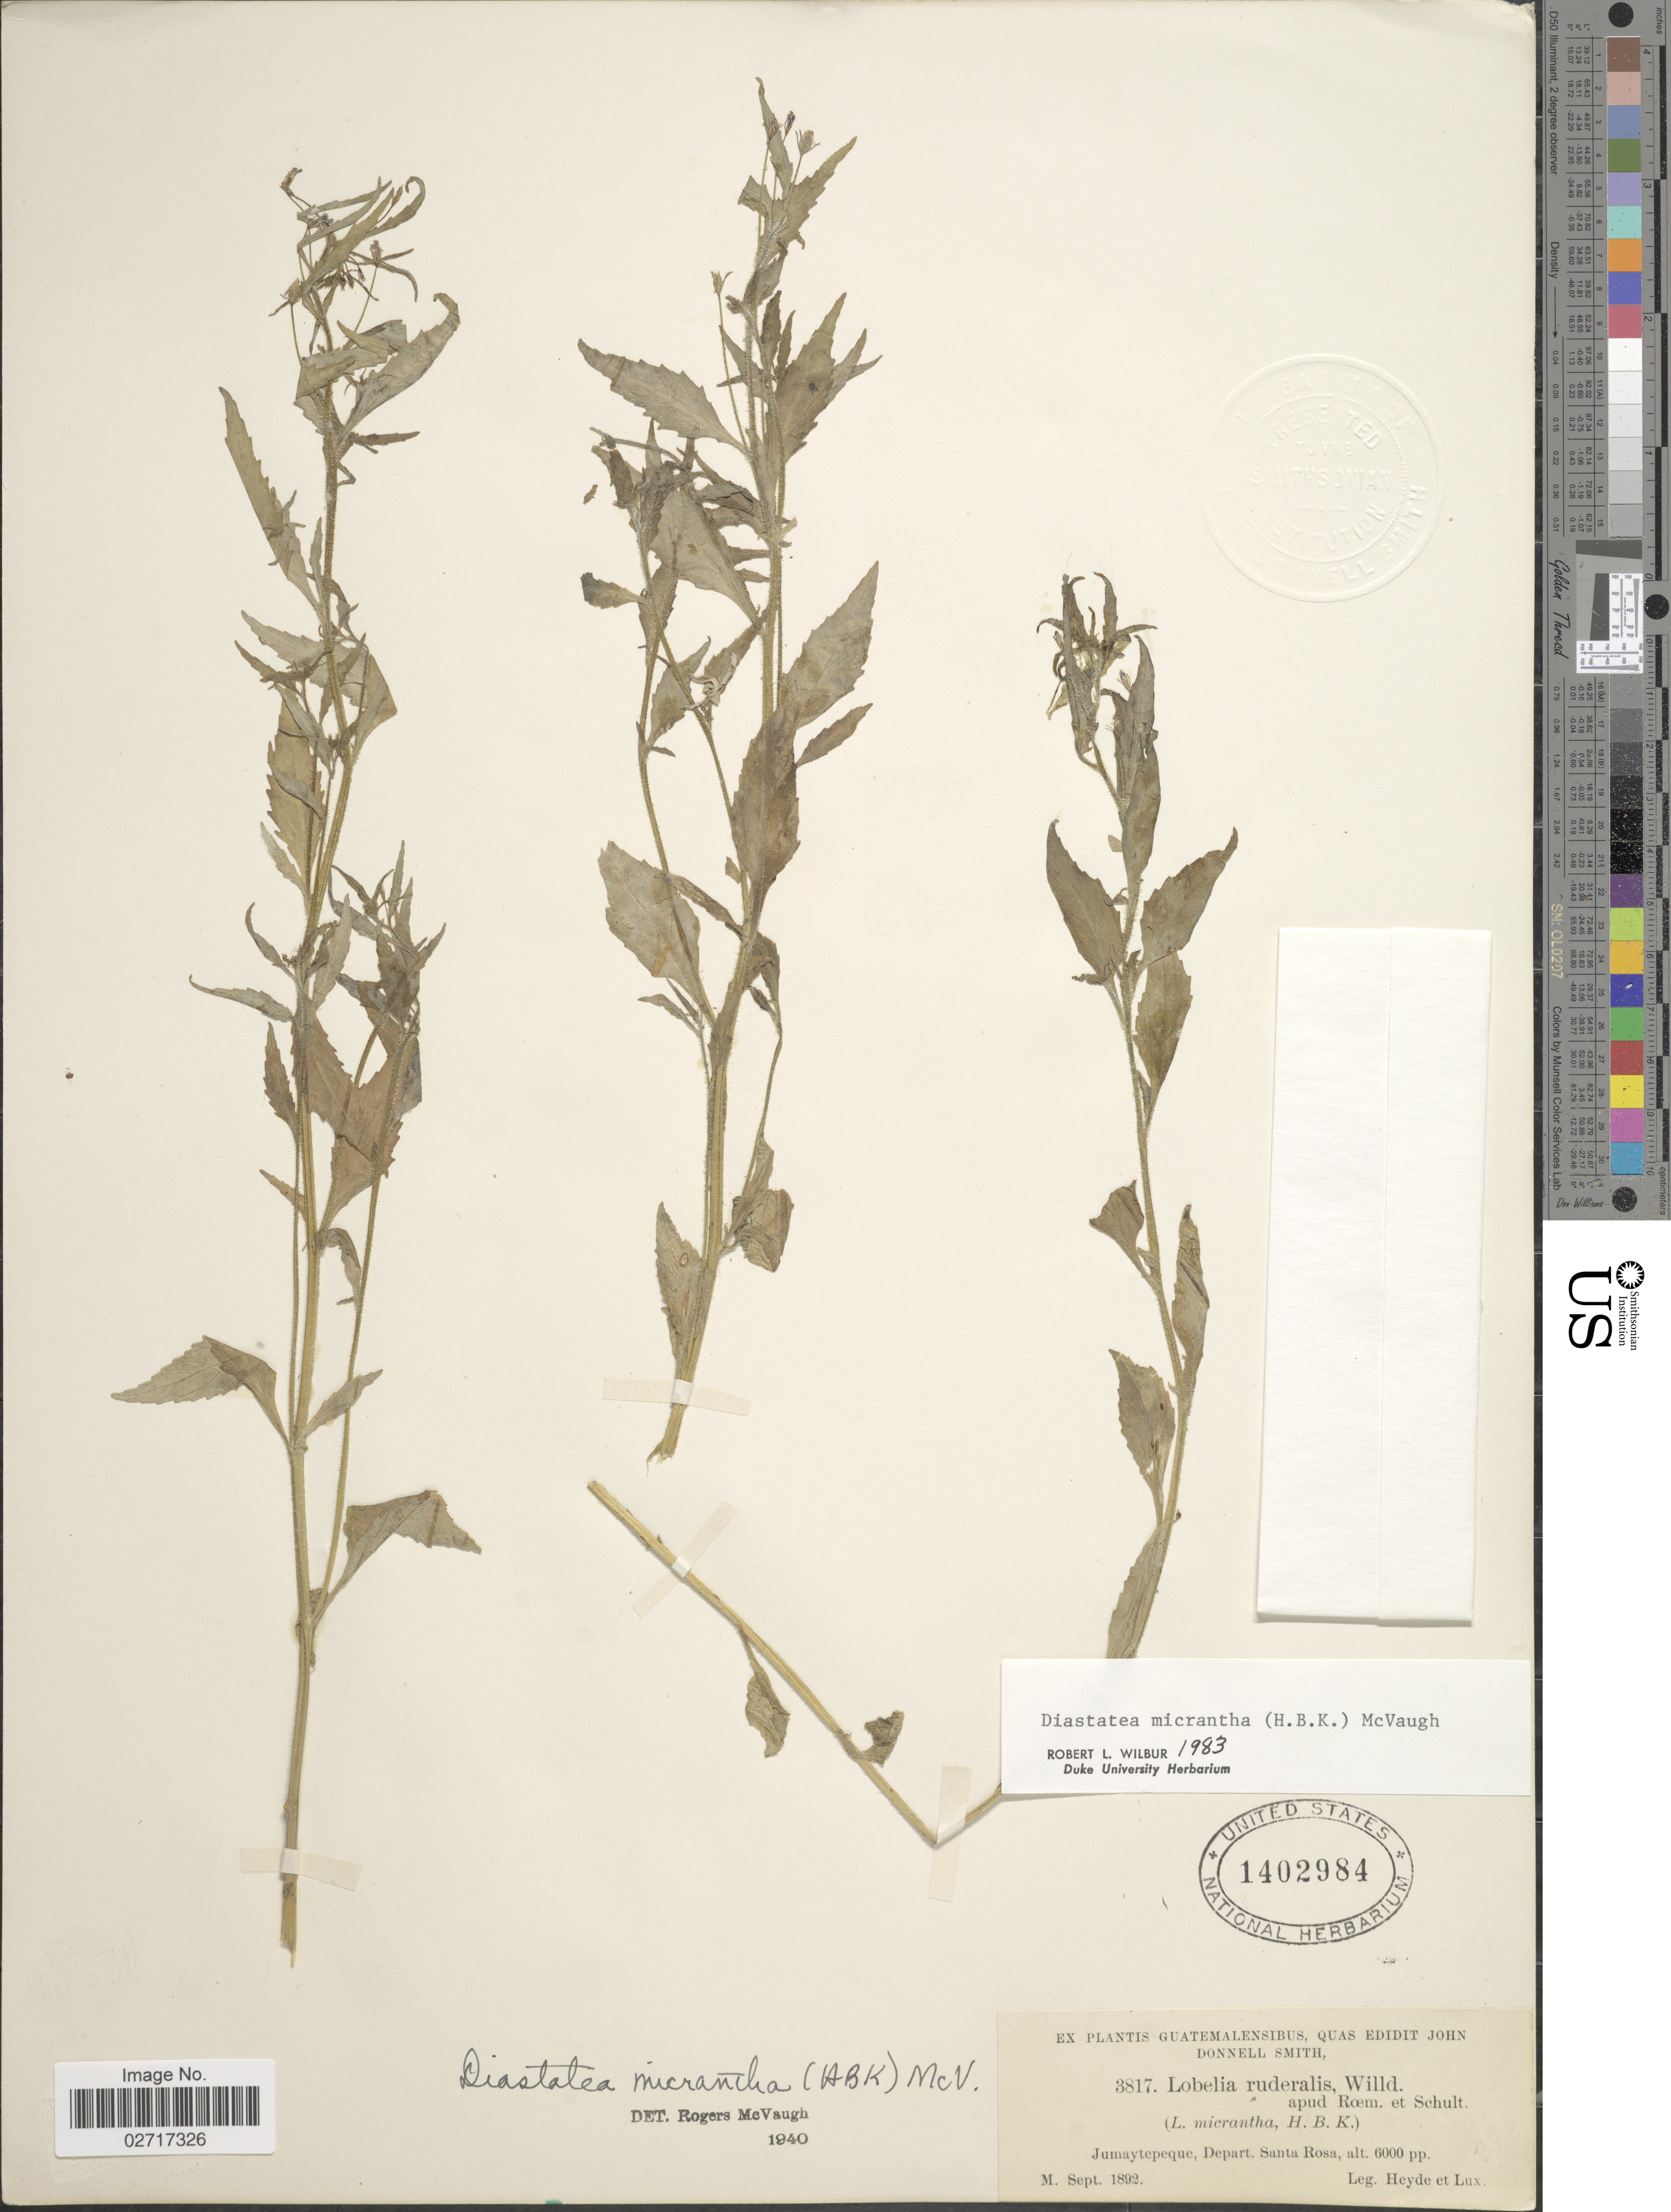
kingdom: Plantae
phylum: Tracheophyta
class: Magnoliopsida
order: Asterales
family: Campanulaceae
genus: Diastatea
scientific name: Diastatea micrantha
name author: (Kunth) McVaugh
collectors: Heyde & Lux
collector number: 3817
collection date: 1892-09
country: Guatemala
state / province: Santa Rosa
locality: Jumaytepeque, Depart. Santa Rosa.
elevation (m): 1829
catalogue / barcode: US 1402984